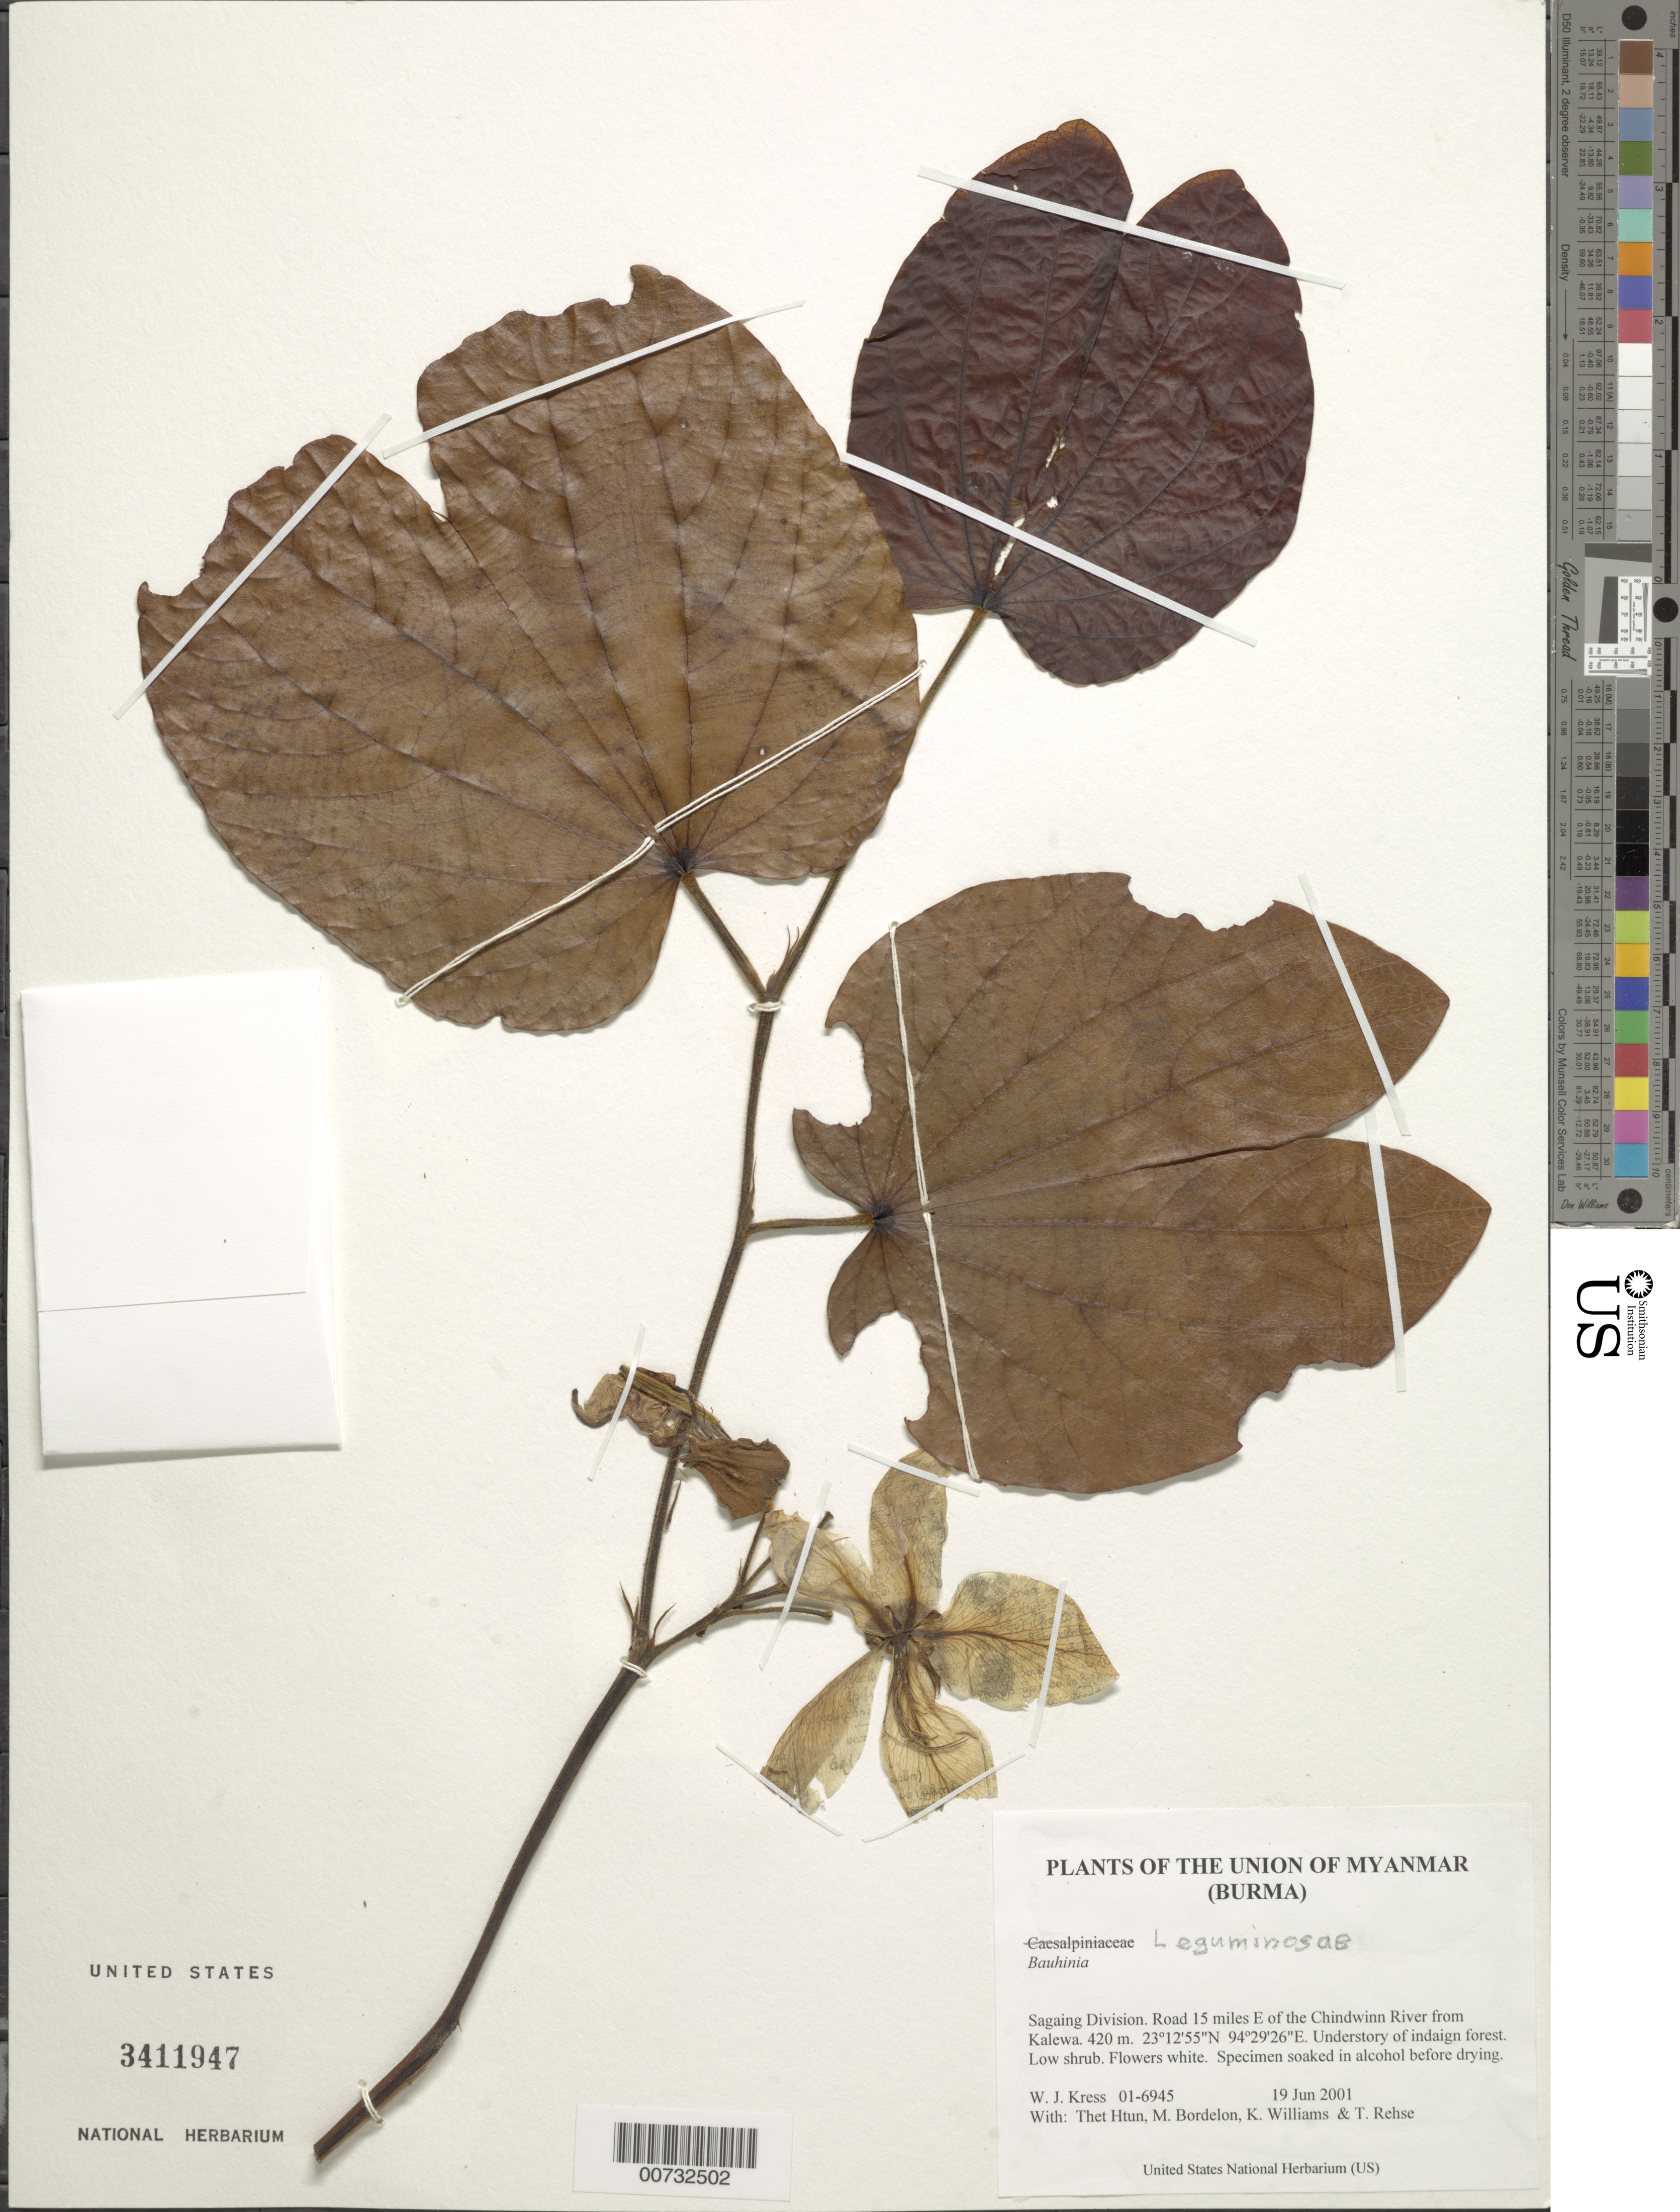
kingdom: Plantae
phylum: Tracheophyta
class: Magnoliopsida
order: Fabales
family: Fabaceae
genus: Phanera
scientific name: Phanera sp.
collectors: W. J. Kress, Thet Htun, M. Bordelon, K. J. Williams & T. Rehse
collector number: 01-6945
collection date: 2001-06-19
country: Myanmar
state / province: Sagaing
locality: Road 15 miles E of the Chindwinn River from Kalewa.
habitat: Understory of indaign forest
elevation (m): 420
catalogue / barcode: US 3411947